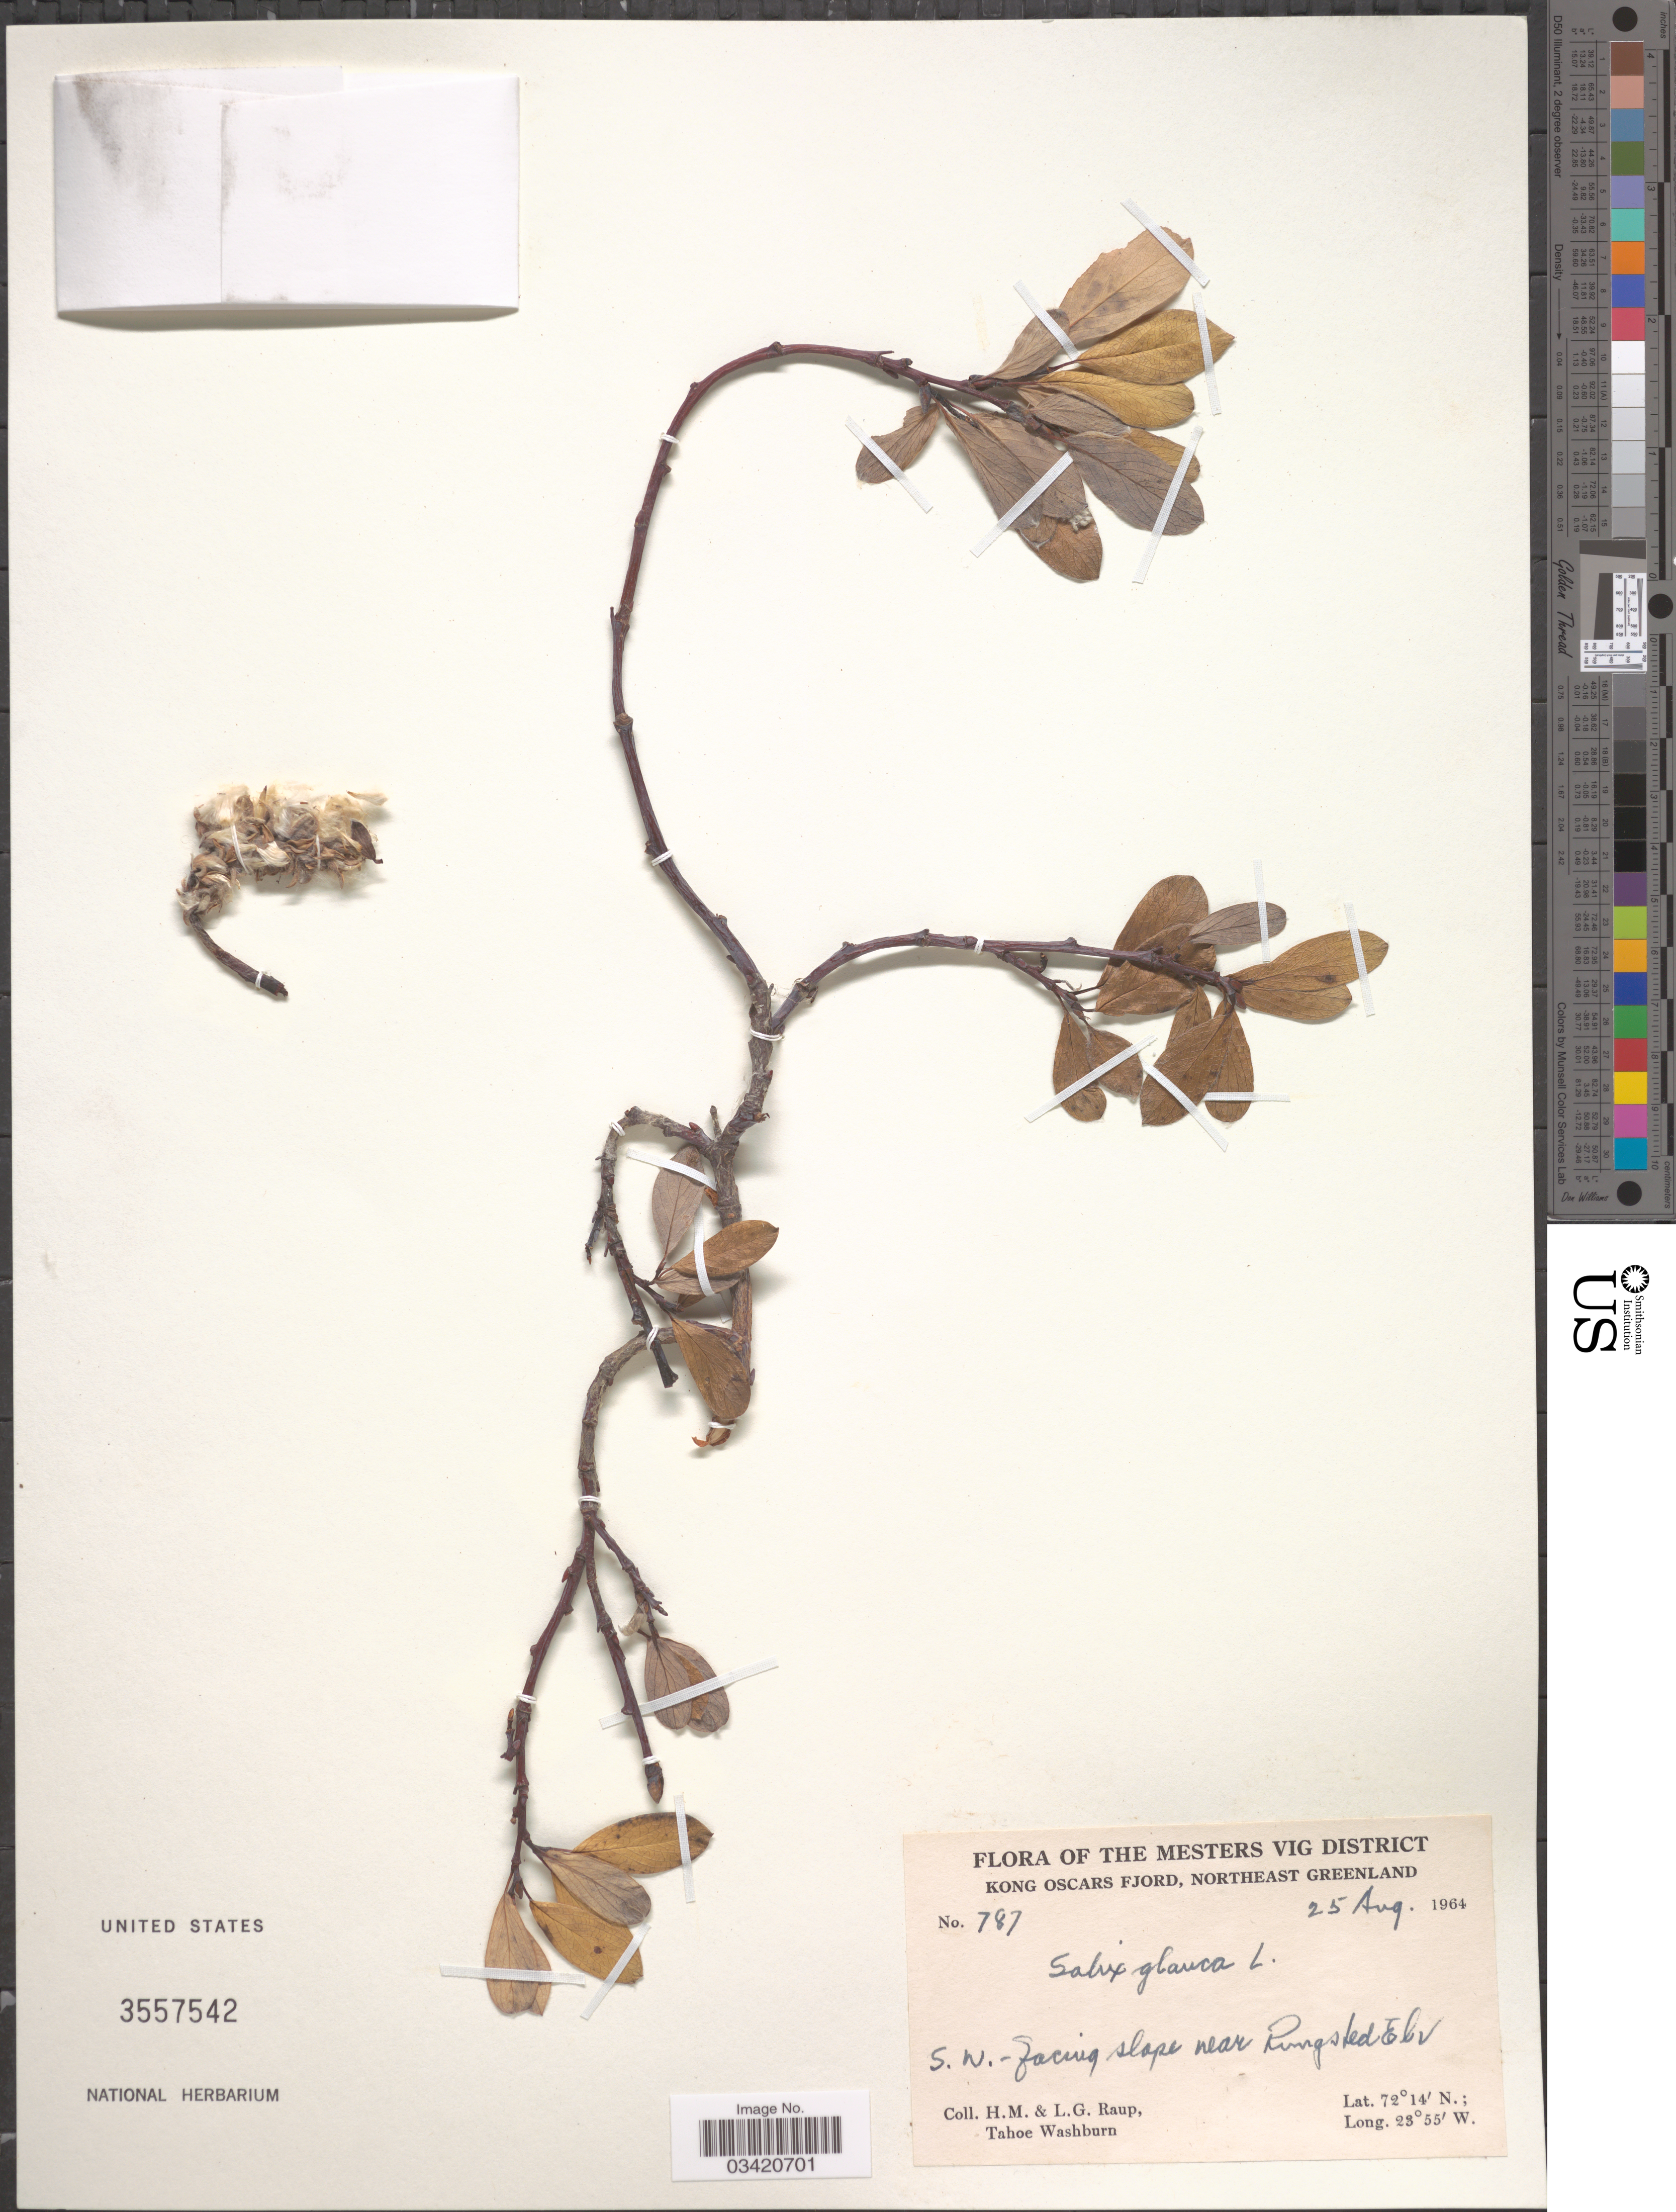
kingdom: Plantae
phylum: Tracheophyta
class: Magnoliopsida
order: Malpighiales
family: Salicaceae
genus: Salix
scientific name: Salix glauca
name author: L.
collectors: H. Raup, L. Raup & T. Washburn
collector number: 787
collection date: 1964-08-25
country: Greenland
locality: Mesters Vig District. Kong Oscars Fjord, Northeast Greenland. S. W.-facing slope near Rungsted Elv.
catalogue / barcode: US 3557542